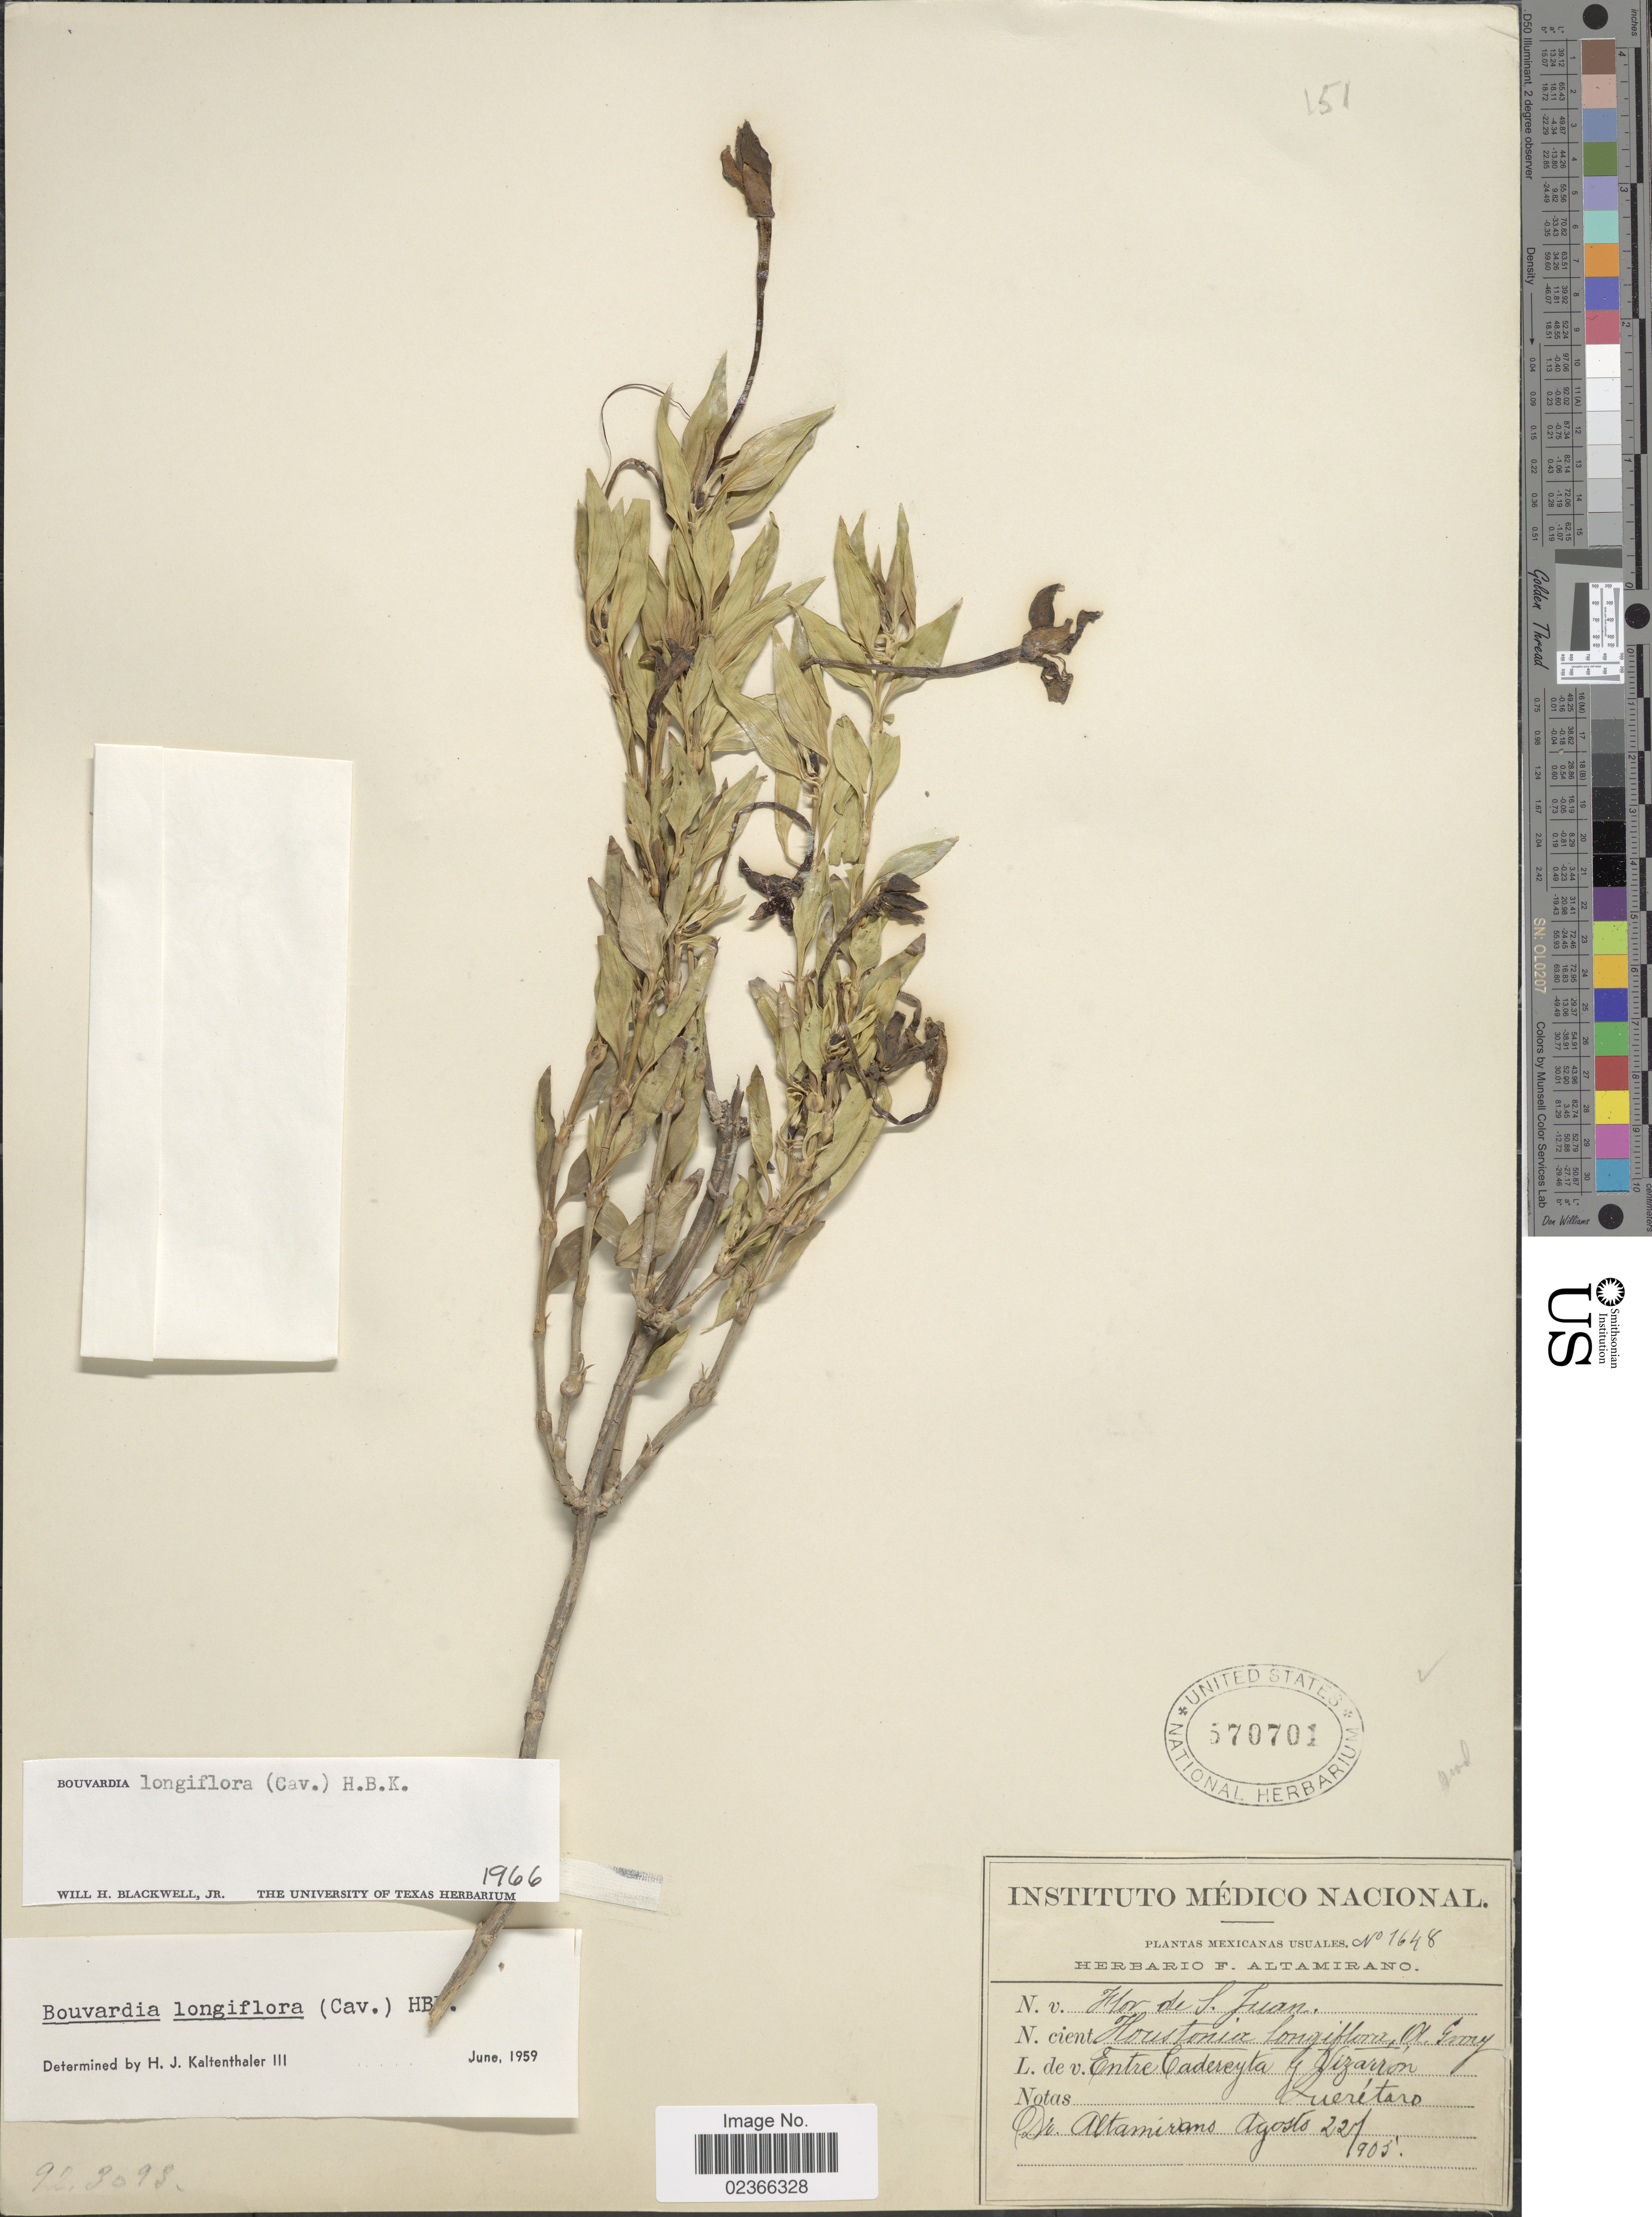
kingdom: Plantae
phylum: Tracheophyta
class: Magnoliopsida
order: Gentianales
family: Rubiaceae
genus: Bouvardia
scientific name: Bouvardia longiflora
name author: (Cav.) Kunth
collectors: F. Altamirano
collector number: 1648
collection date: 1905-08-22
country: Mexico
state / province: Querétaro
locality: Entre Cadereyta g Vizarron, Queretaro.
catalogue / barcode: US 570701